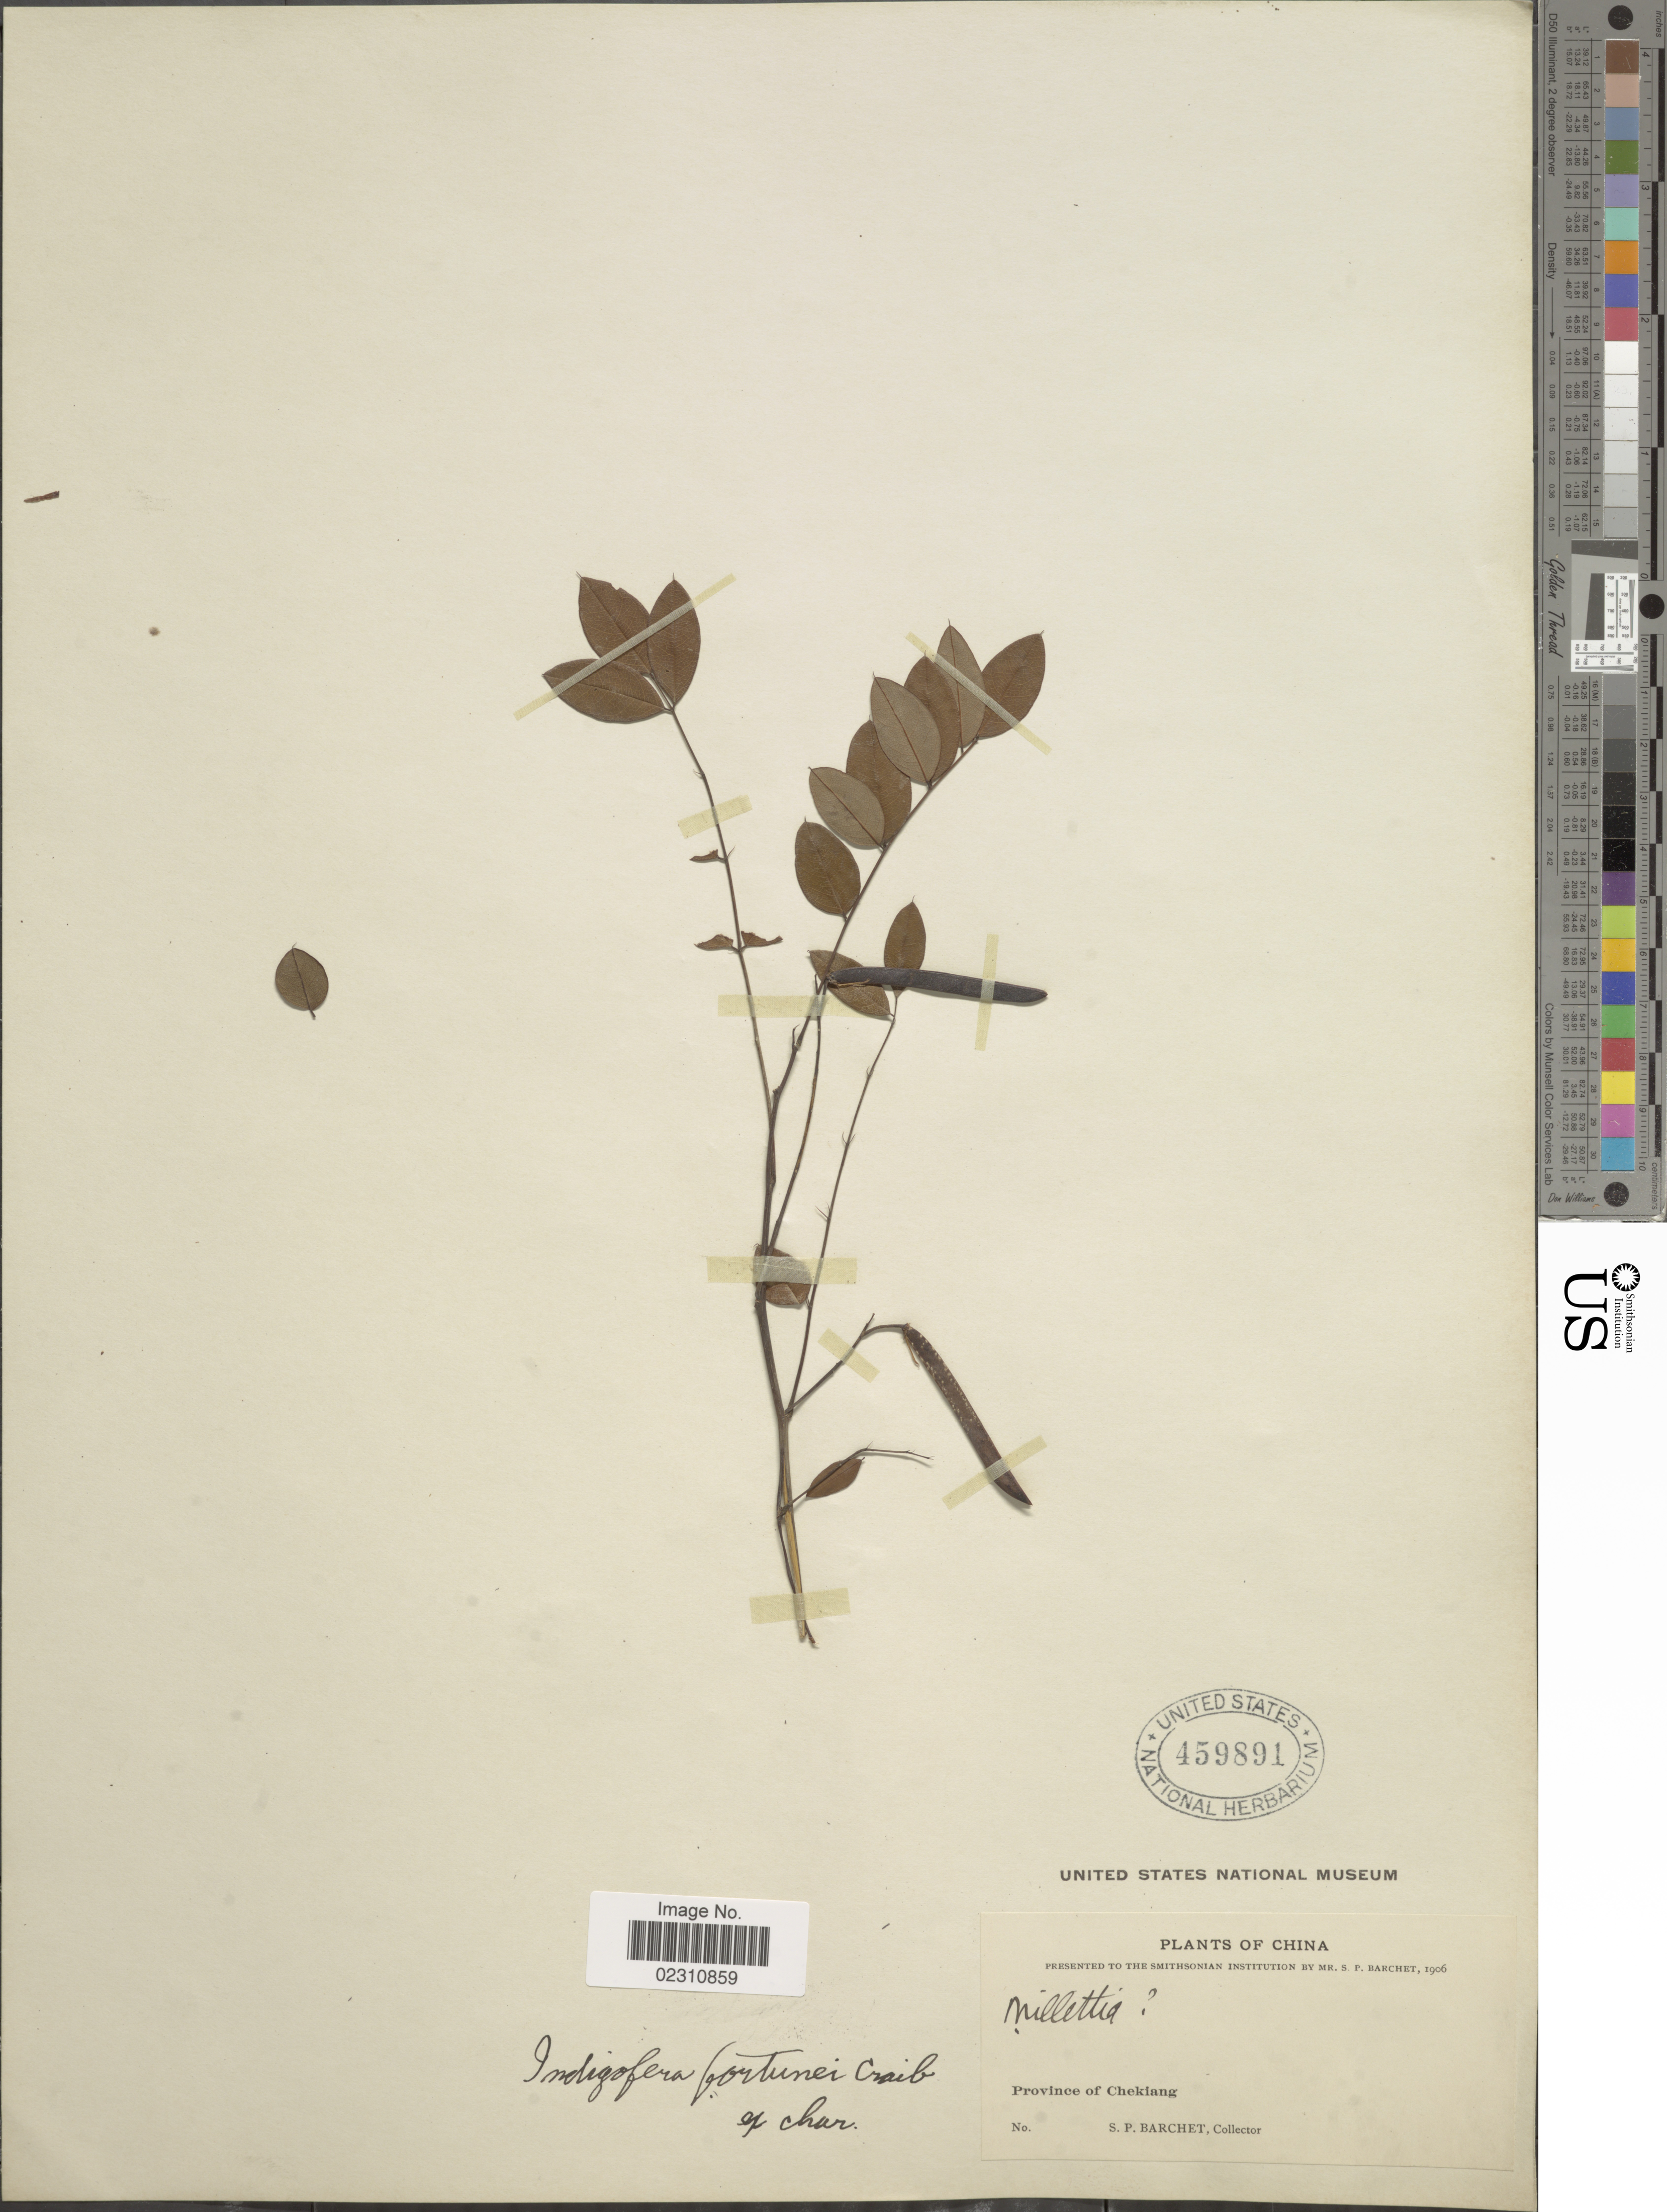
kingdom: Plantae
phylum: Tracheophyta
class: Magnoliopsida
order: Fabales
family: Fabaceae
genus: Indigofera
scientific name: Indigofera fortunei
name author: Craib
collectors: S. P. Barchet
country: China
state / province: Zhejiang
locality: Province of Chekiang, China.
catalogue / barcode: US 459891